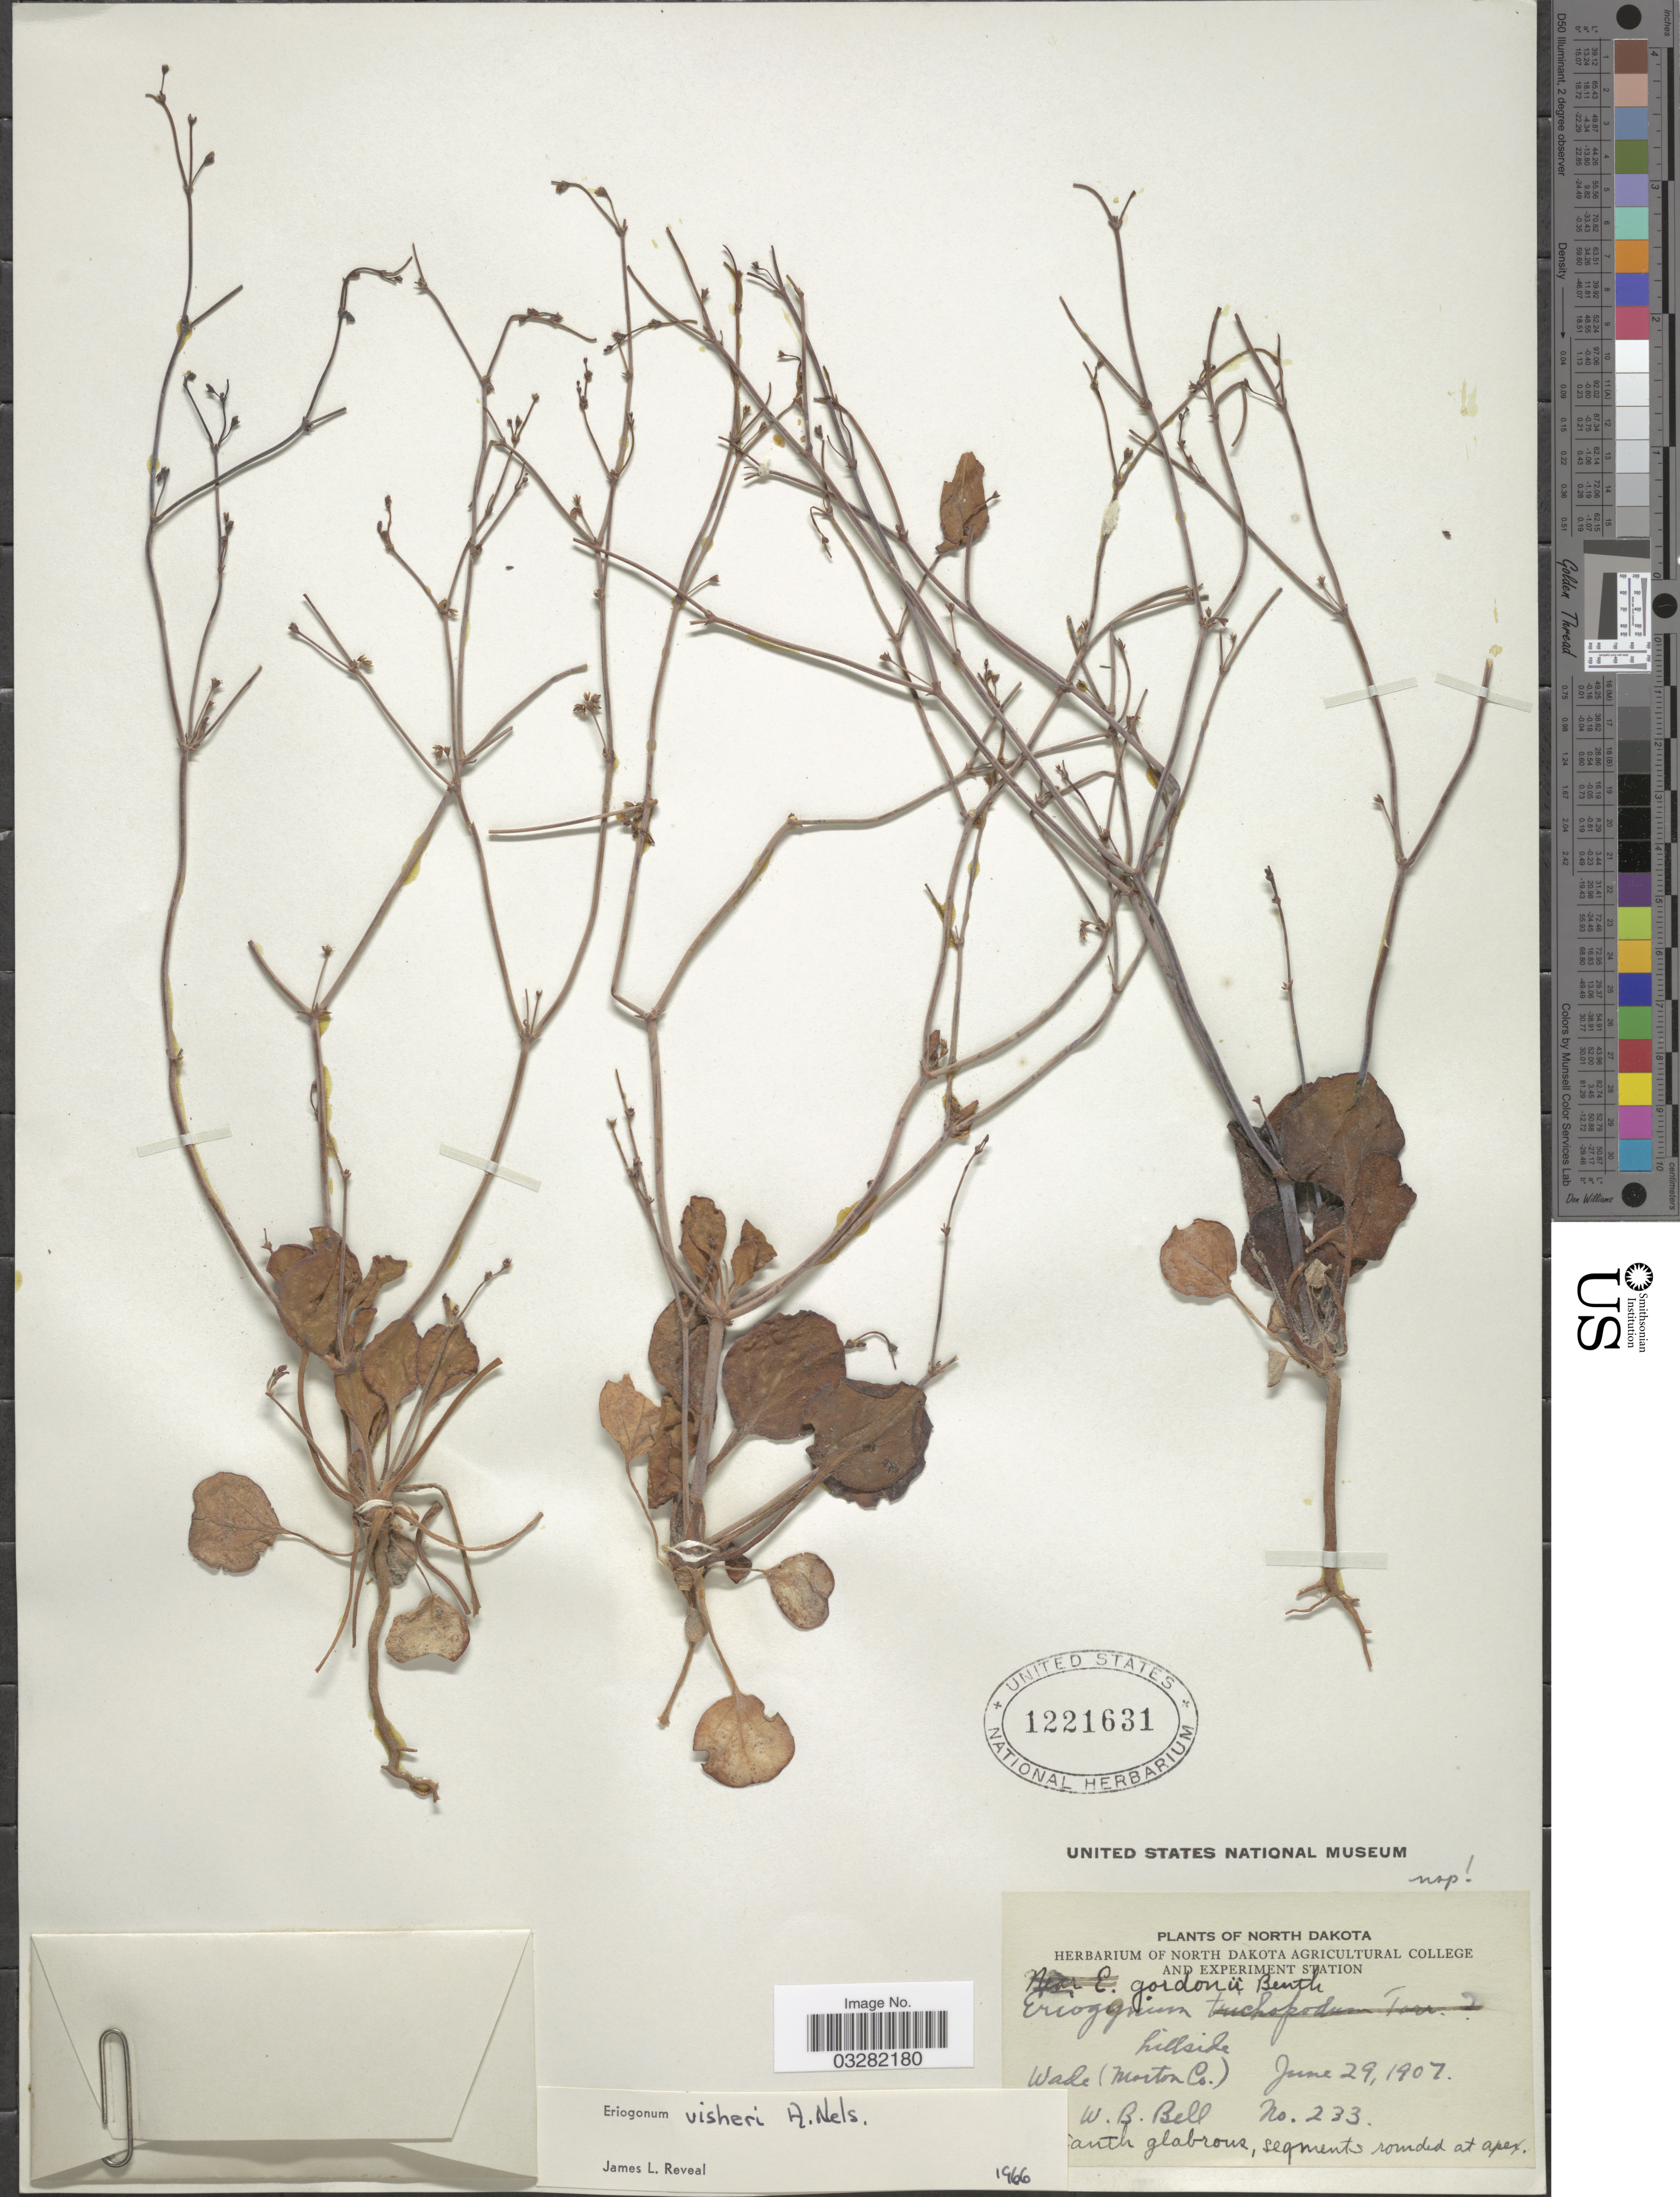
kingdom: Plantae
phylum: Tracheophyta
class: Magnoliopsida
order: Caryophyllales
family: Polygonaceae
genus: Eriogonum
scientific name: Eriogonum visheri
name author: A. Nelson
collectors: W. Bell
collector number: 233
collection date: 1907-06-29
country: United States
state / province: North Dakota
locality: Wade (Morton Co.)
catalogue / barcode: US 1221631